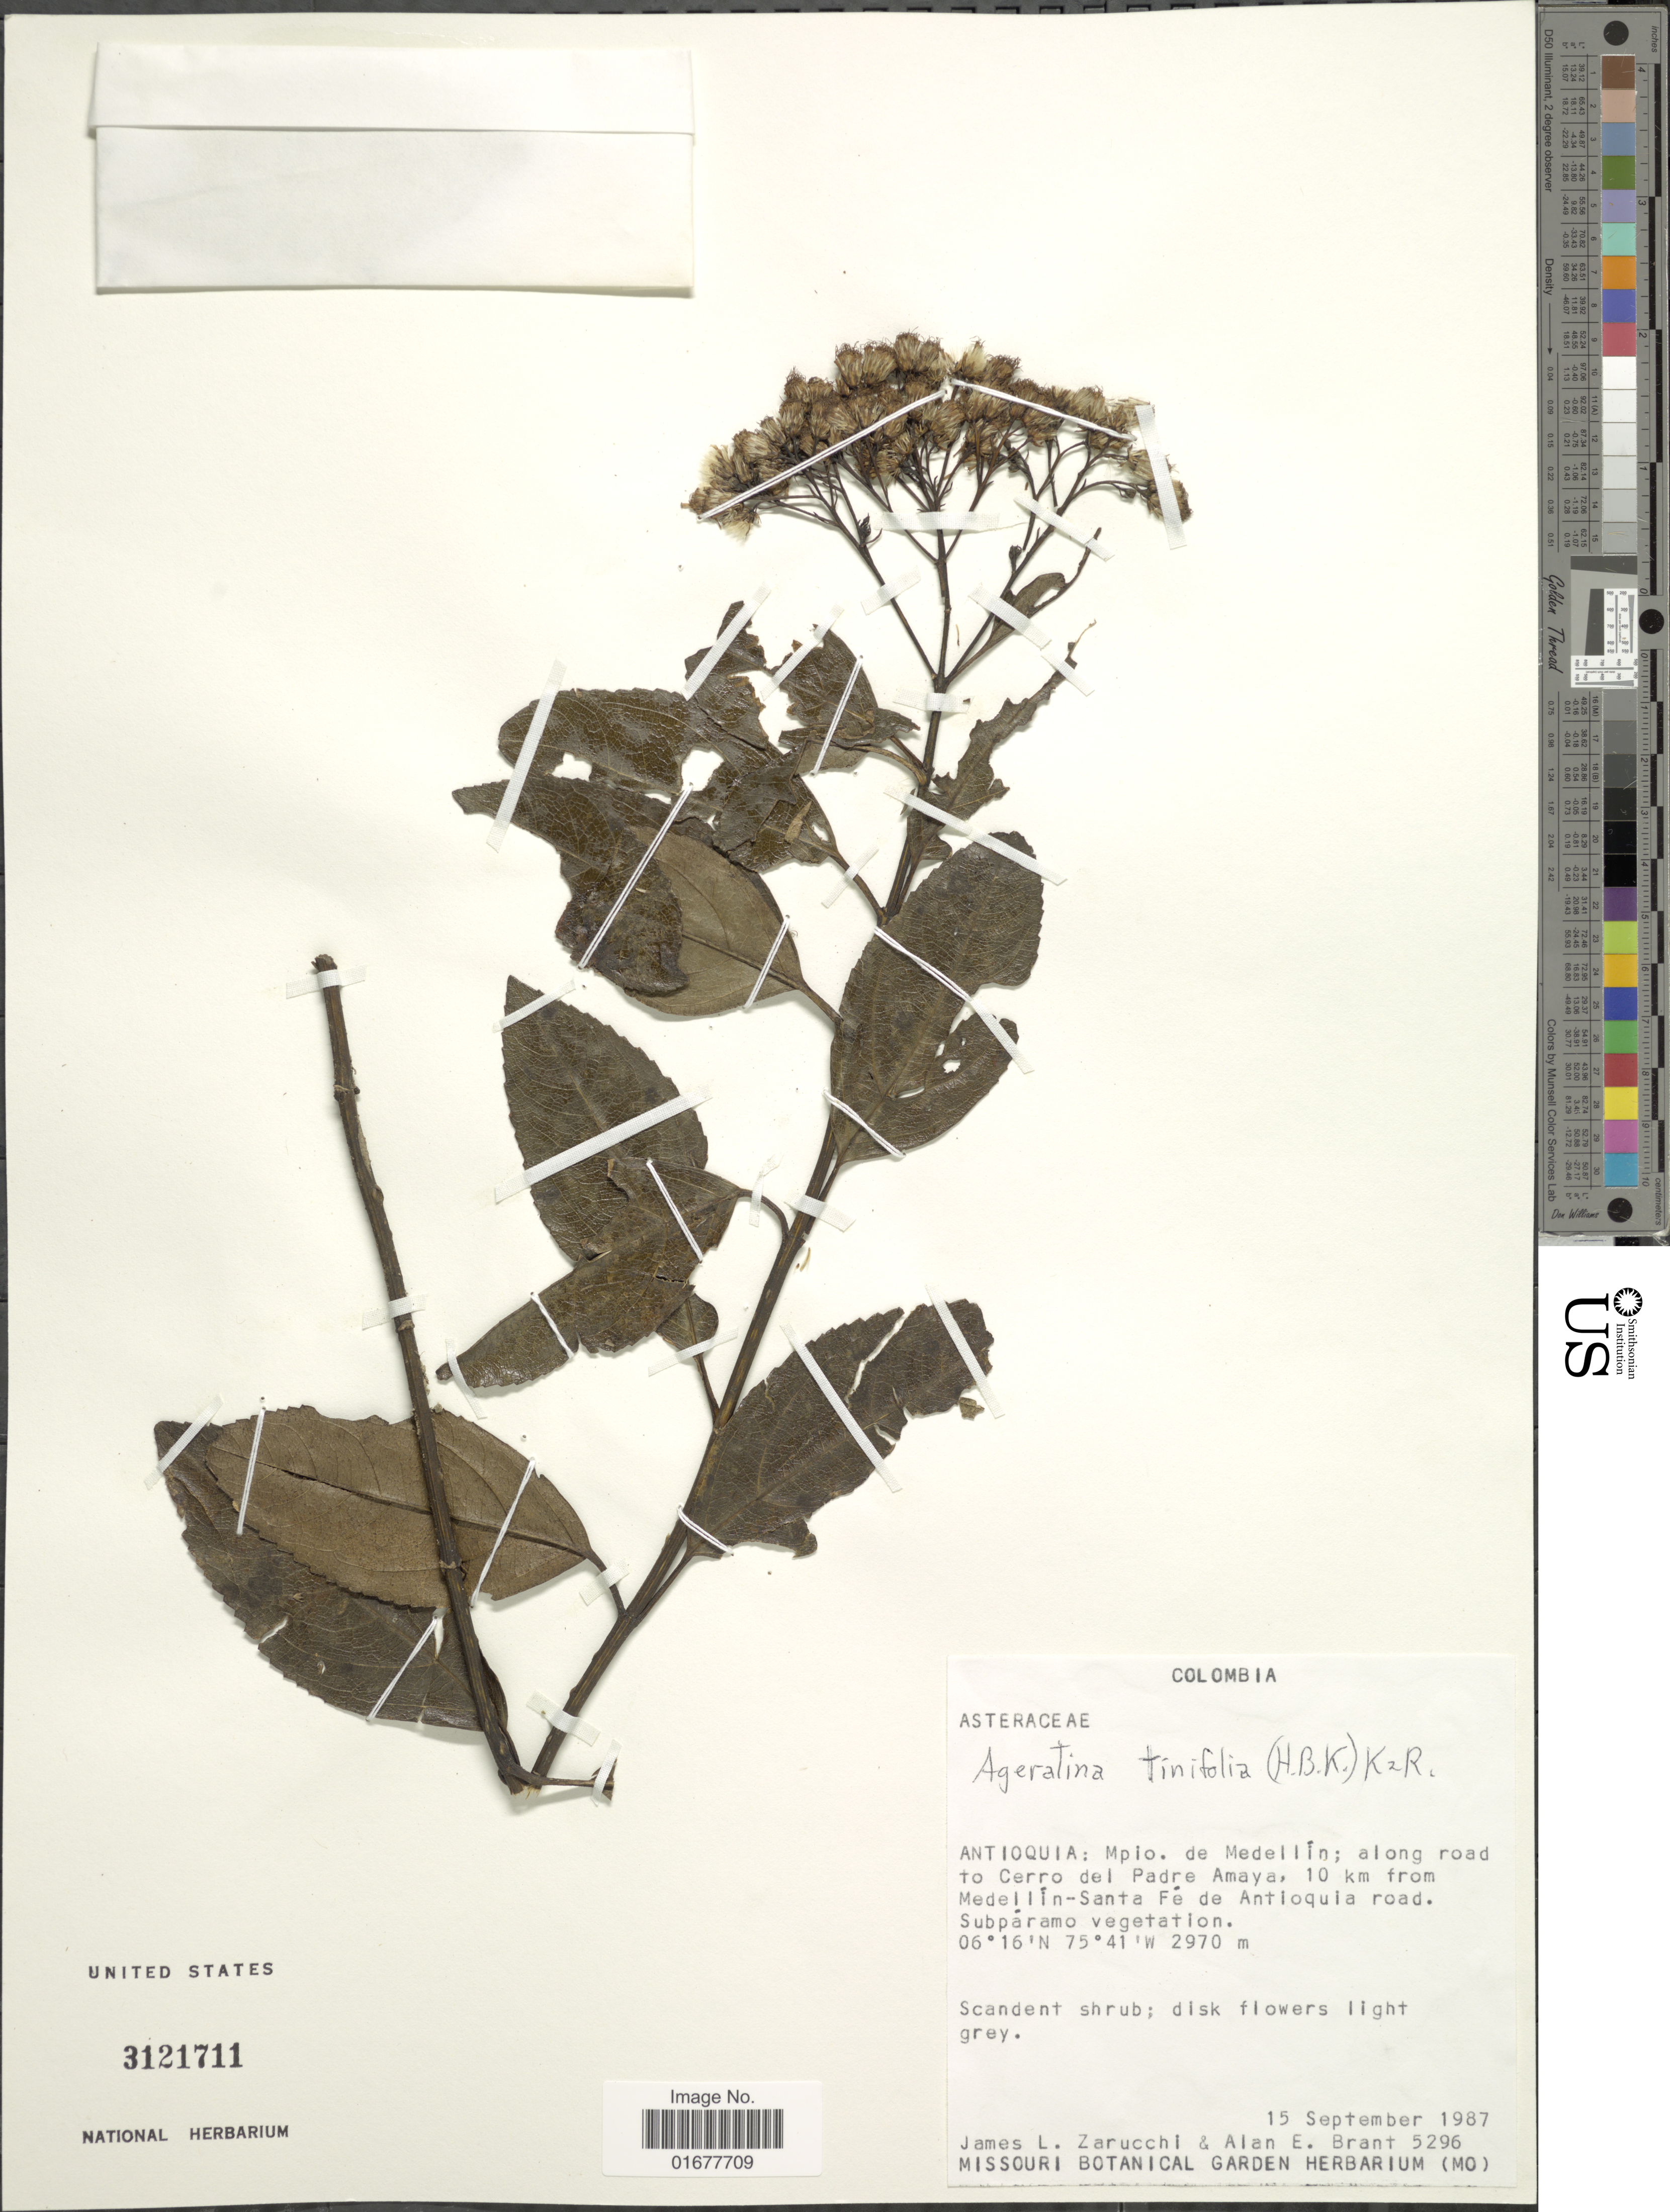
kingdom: Plantae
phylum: Tracheophyta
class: Magnoliopsida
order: Asterales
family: Asteraceae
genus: Ageratina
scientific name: Ageratina tinifolia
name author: (Kunth) R.M. King & H. Rob.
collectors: J. L. Zarucchi & A. Brant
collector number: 5296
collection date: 1987-09-15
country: Colombia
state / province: Antioquia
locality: Mpio. de Medellin; along road to Cerro del Padre Amaya, 10 km from Medellin-Santa Fe de Antioquia road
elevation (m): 2970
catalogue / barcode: US 3121711